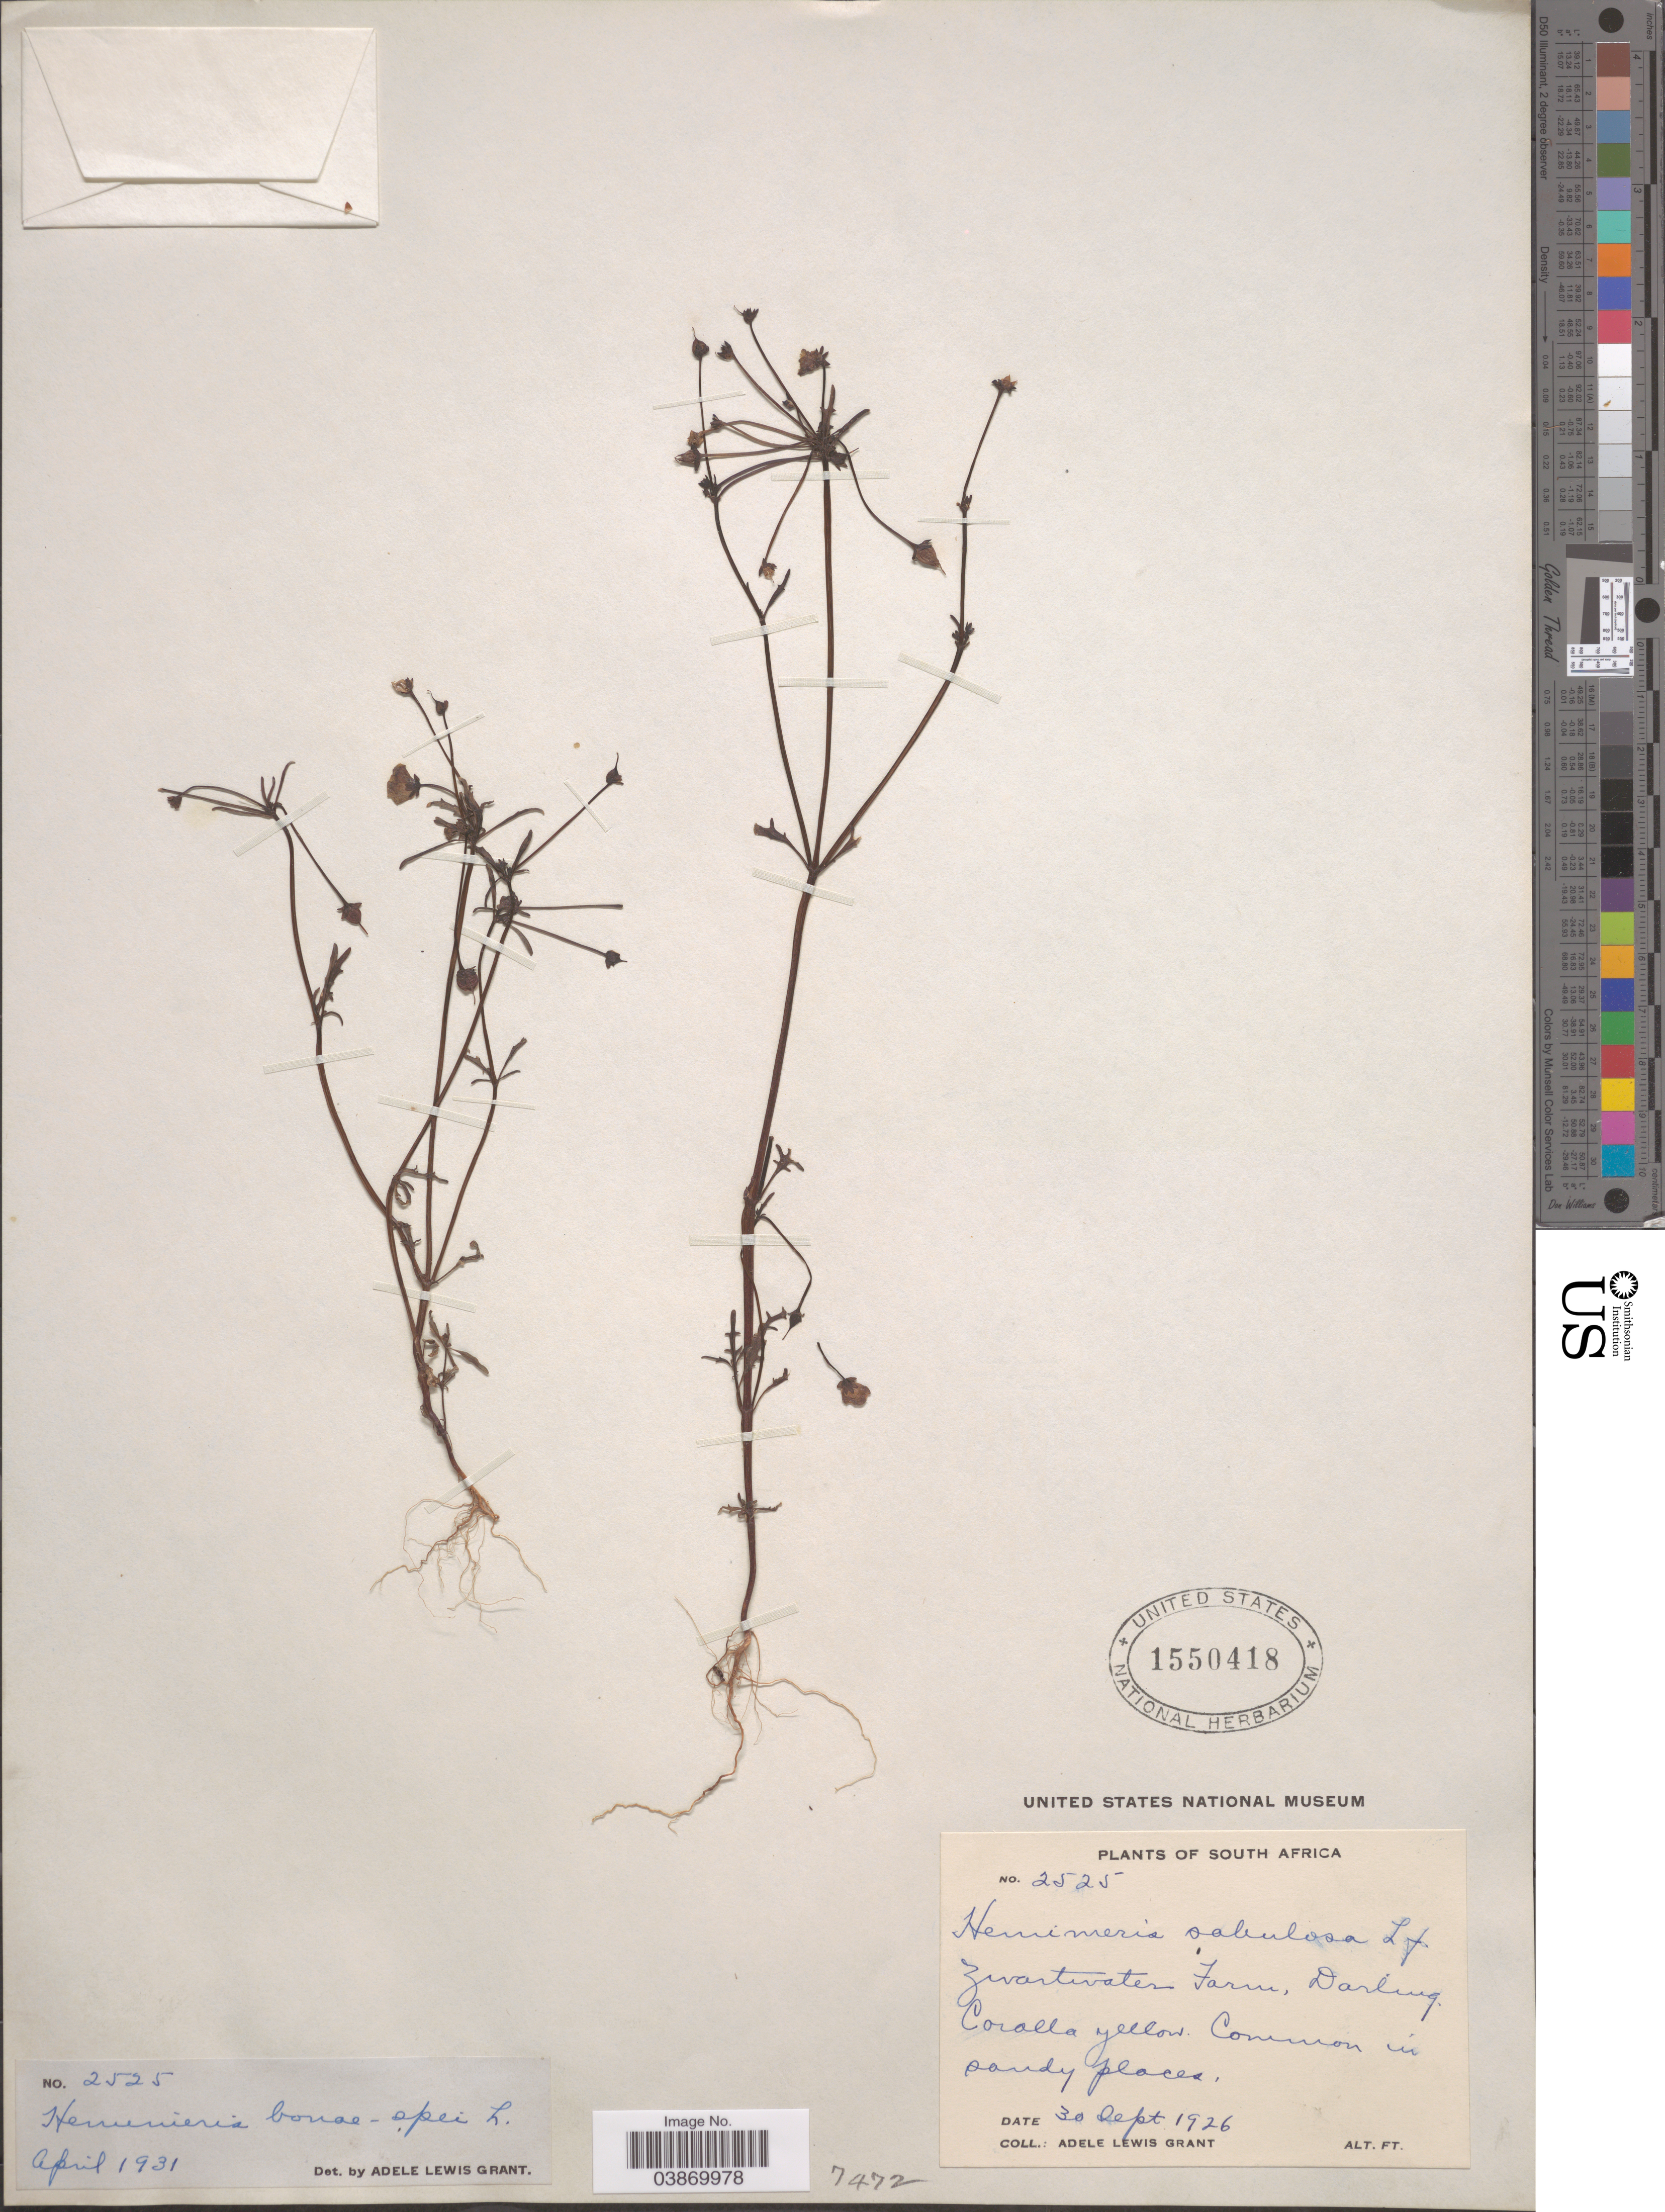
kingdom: Plantae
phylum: Tracheophyta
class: Magnoliopsida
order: Lamiales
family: Scrophulariaceae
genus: Hemimeris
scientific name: Hemimeris bonae-spei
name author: L.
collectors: A. L. Grant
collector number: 2525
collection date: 1926-09-30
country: South Africa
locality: Zwartwater Farm, Darling.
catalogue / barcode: US 1550418